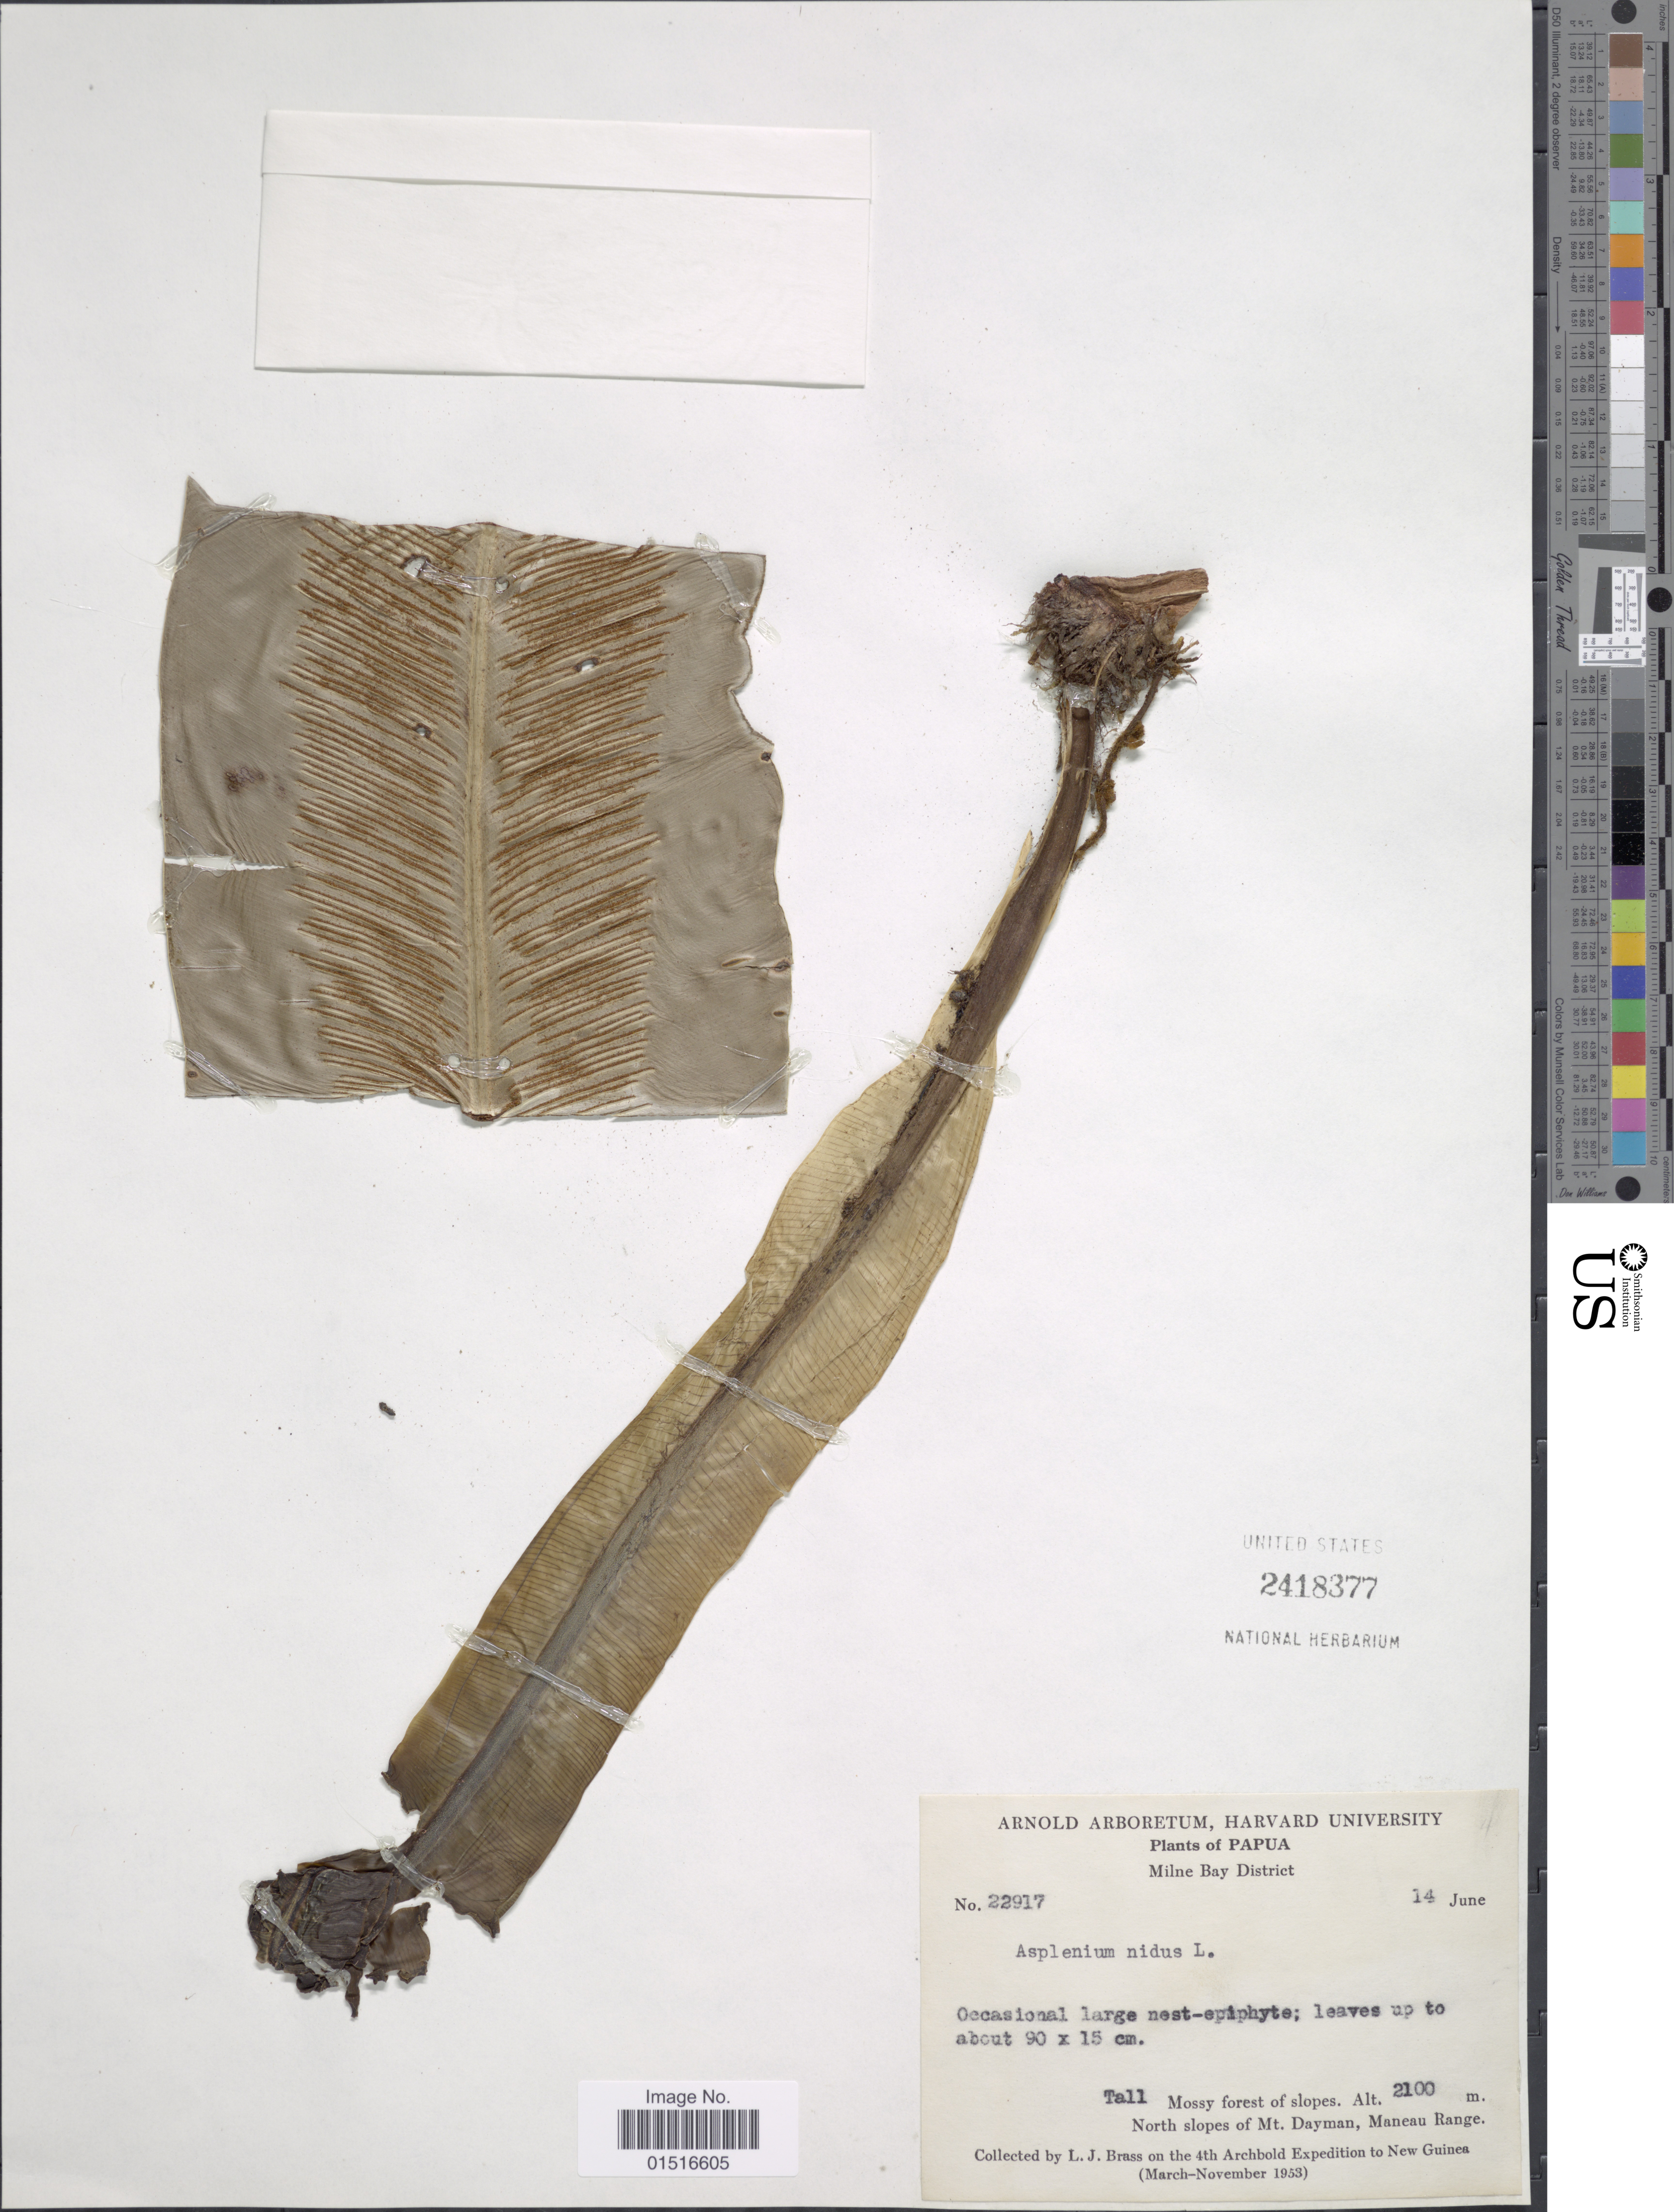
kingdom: Plantae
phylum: Tracheophyta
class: Polypodiopsida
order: Polypodiales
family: Aspleniaceae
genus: Asplenium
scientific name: Asplenium nidus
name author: L.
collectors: L. J. Brass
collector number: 22917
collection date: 1953-06-14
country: Papua New Guinea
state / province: Milne Bay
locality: Papua, Milne Bay District, tall Mossy forest of slopes, North slopes of Mt. Dayman, Maneau Range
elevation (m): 2100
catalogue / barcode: US 2418377